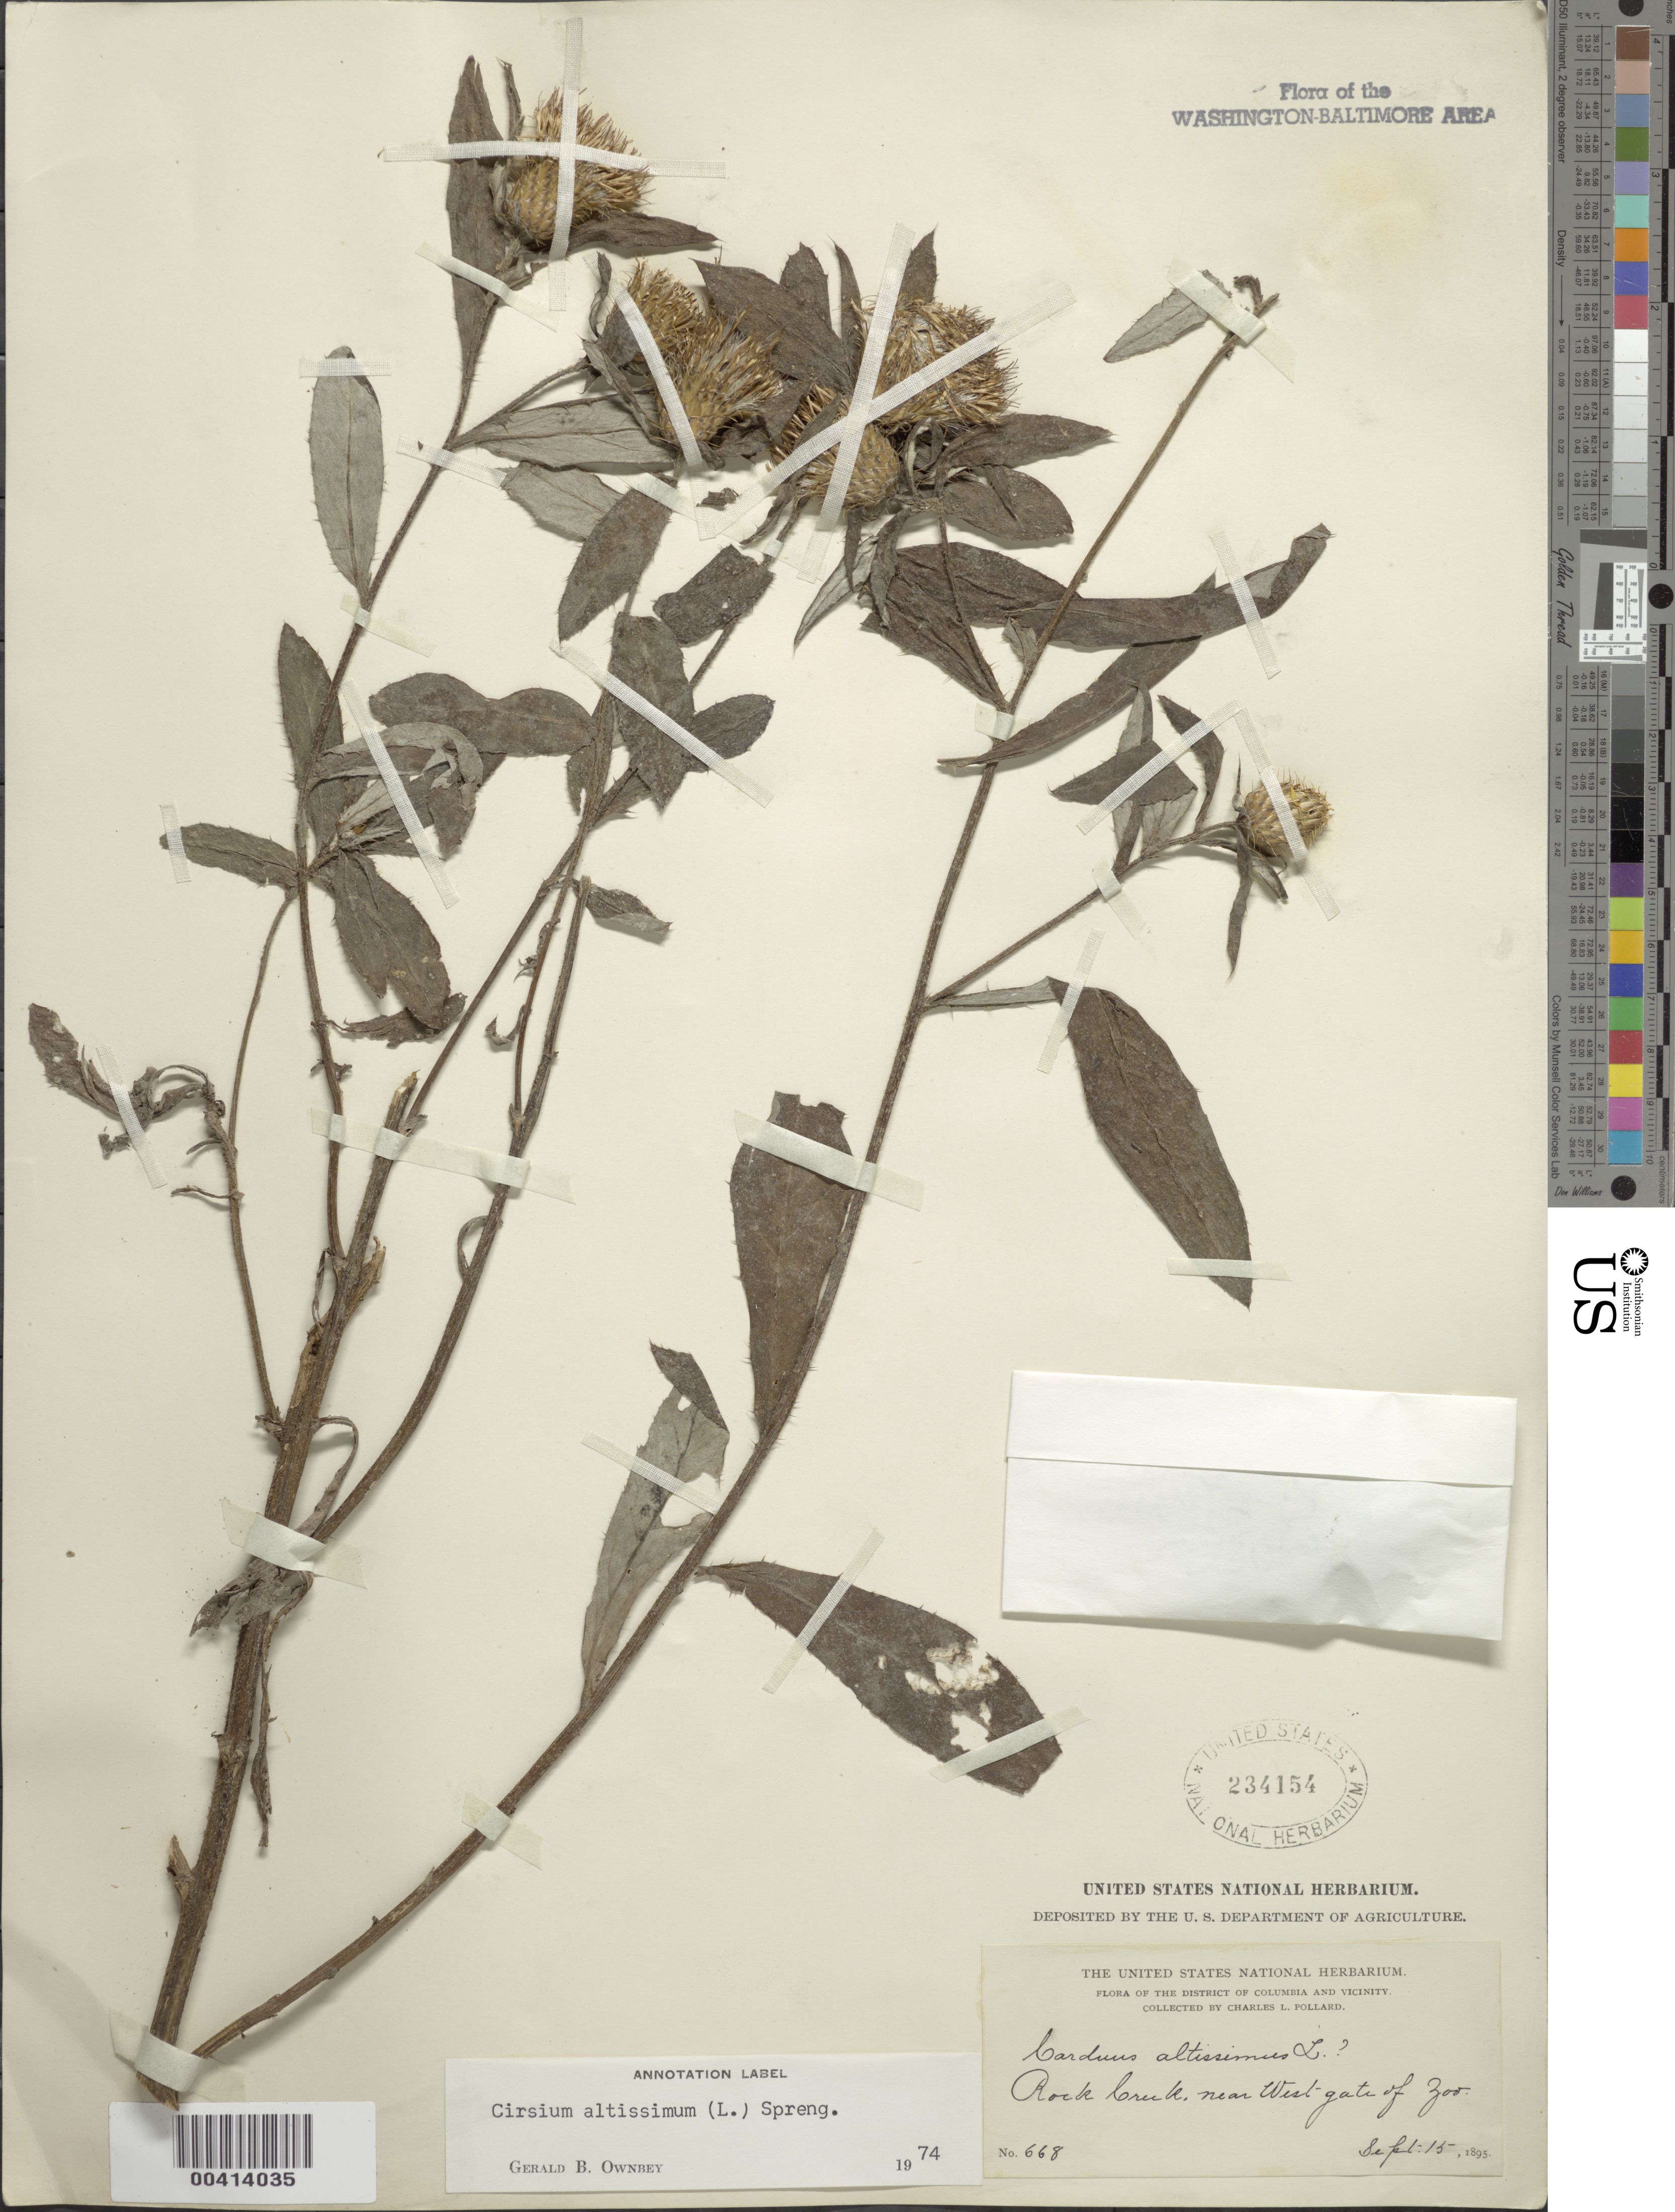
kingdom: Plantae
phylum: Tracheophyta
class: Magnoliopsida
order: Asterales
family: Asteraceae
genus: Cirsium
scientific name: Cirsium altissimum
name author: (L.) Hill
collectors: C. L. Pollard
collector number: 668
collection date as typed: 15 Sep 1895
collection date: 1895-09-15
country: United States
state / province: District of Columbia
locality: Rock Creek, near west gate of Zoo Rock Creek Park & vicinity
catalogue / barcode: US 234154